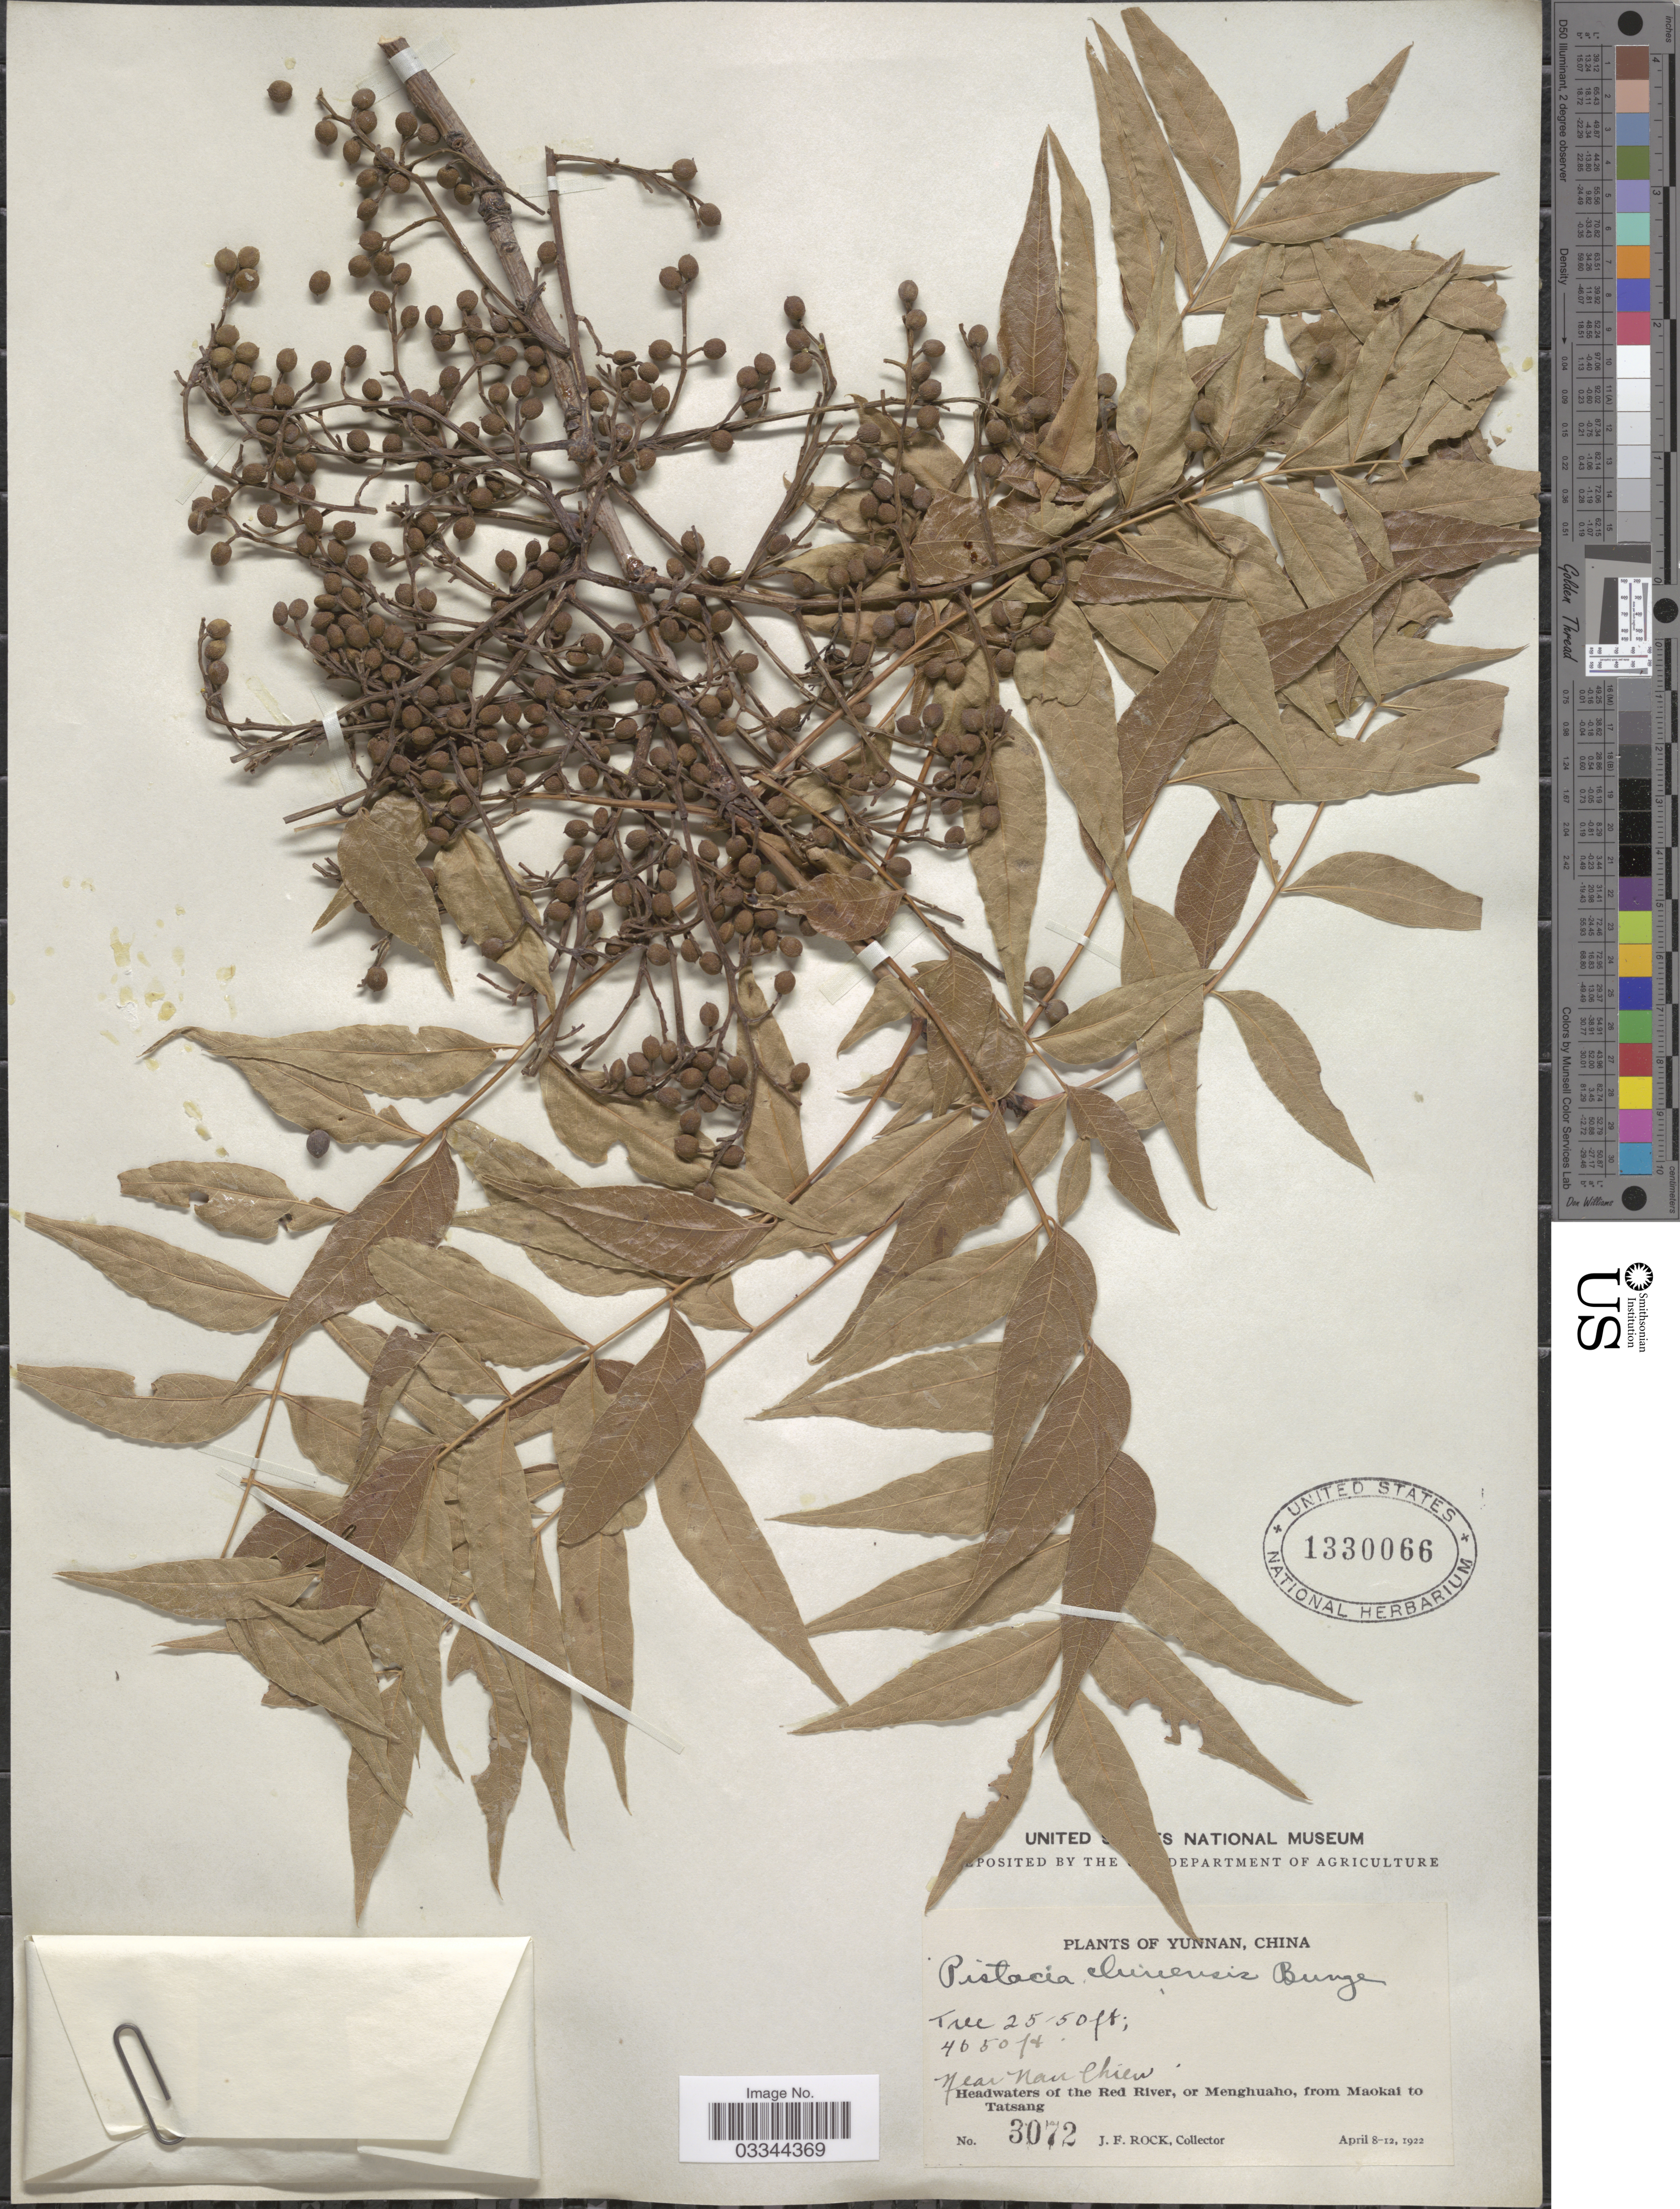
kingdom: Plantae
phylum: Tracheophyta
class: Magnoliopsida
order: Sapindales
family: Anacardiaceae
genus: Pistacia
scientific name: Pistacia chinensis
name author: Bunge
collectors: J. Rock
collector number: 3072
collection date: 1922-04-08/1922-04-12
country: China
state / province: Yunnan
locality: Near Nan Chien. Headwaters of the Red River, or Menghuaho, from Maokai to Tatsang.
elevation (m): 1417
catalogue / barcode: US 1330066